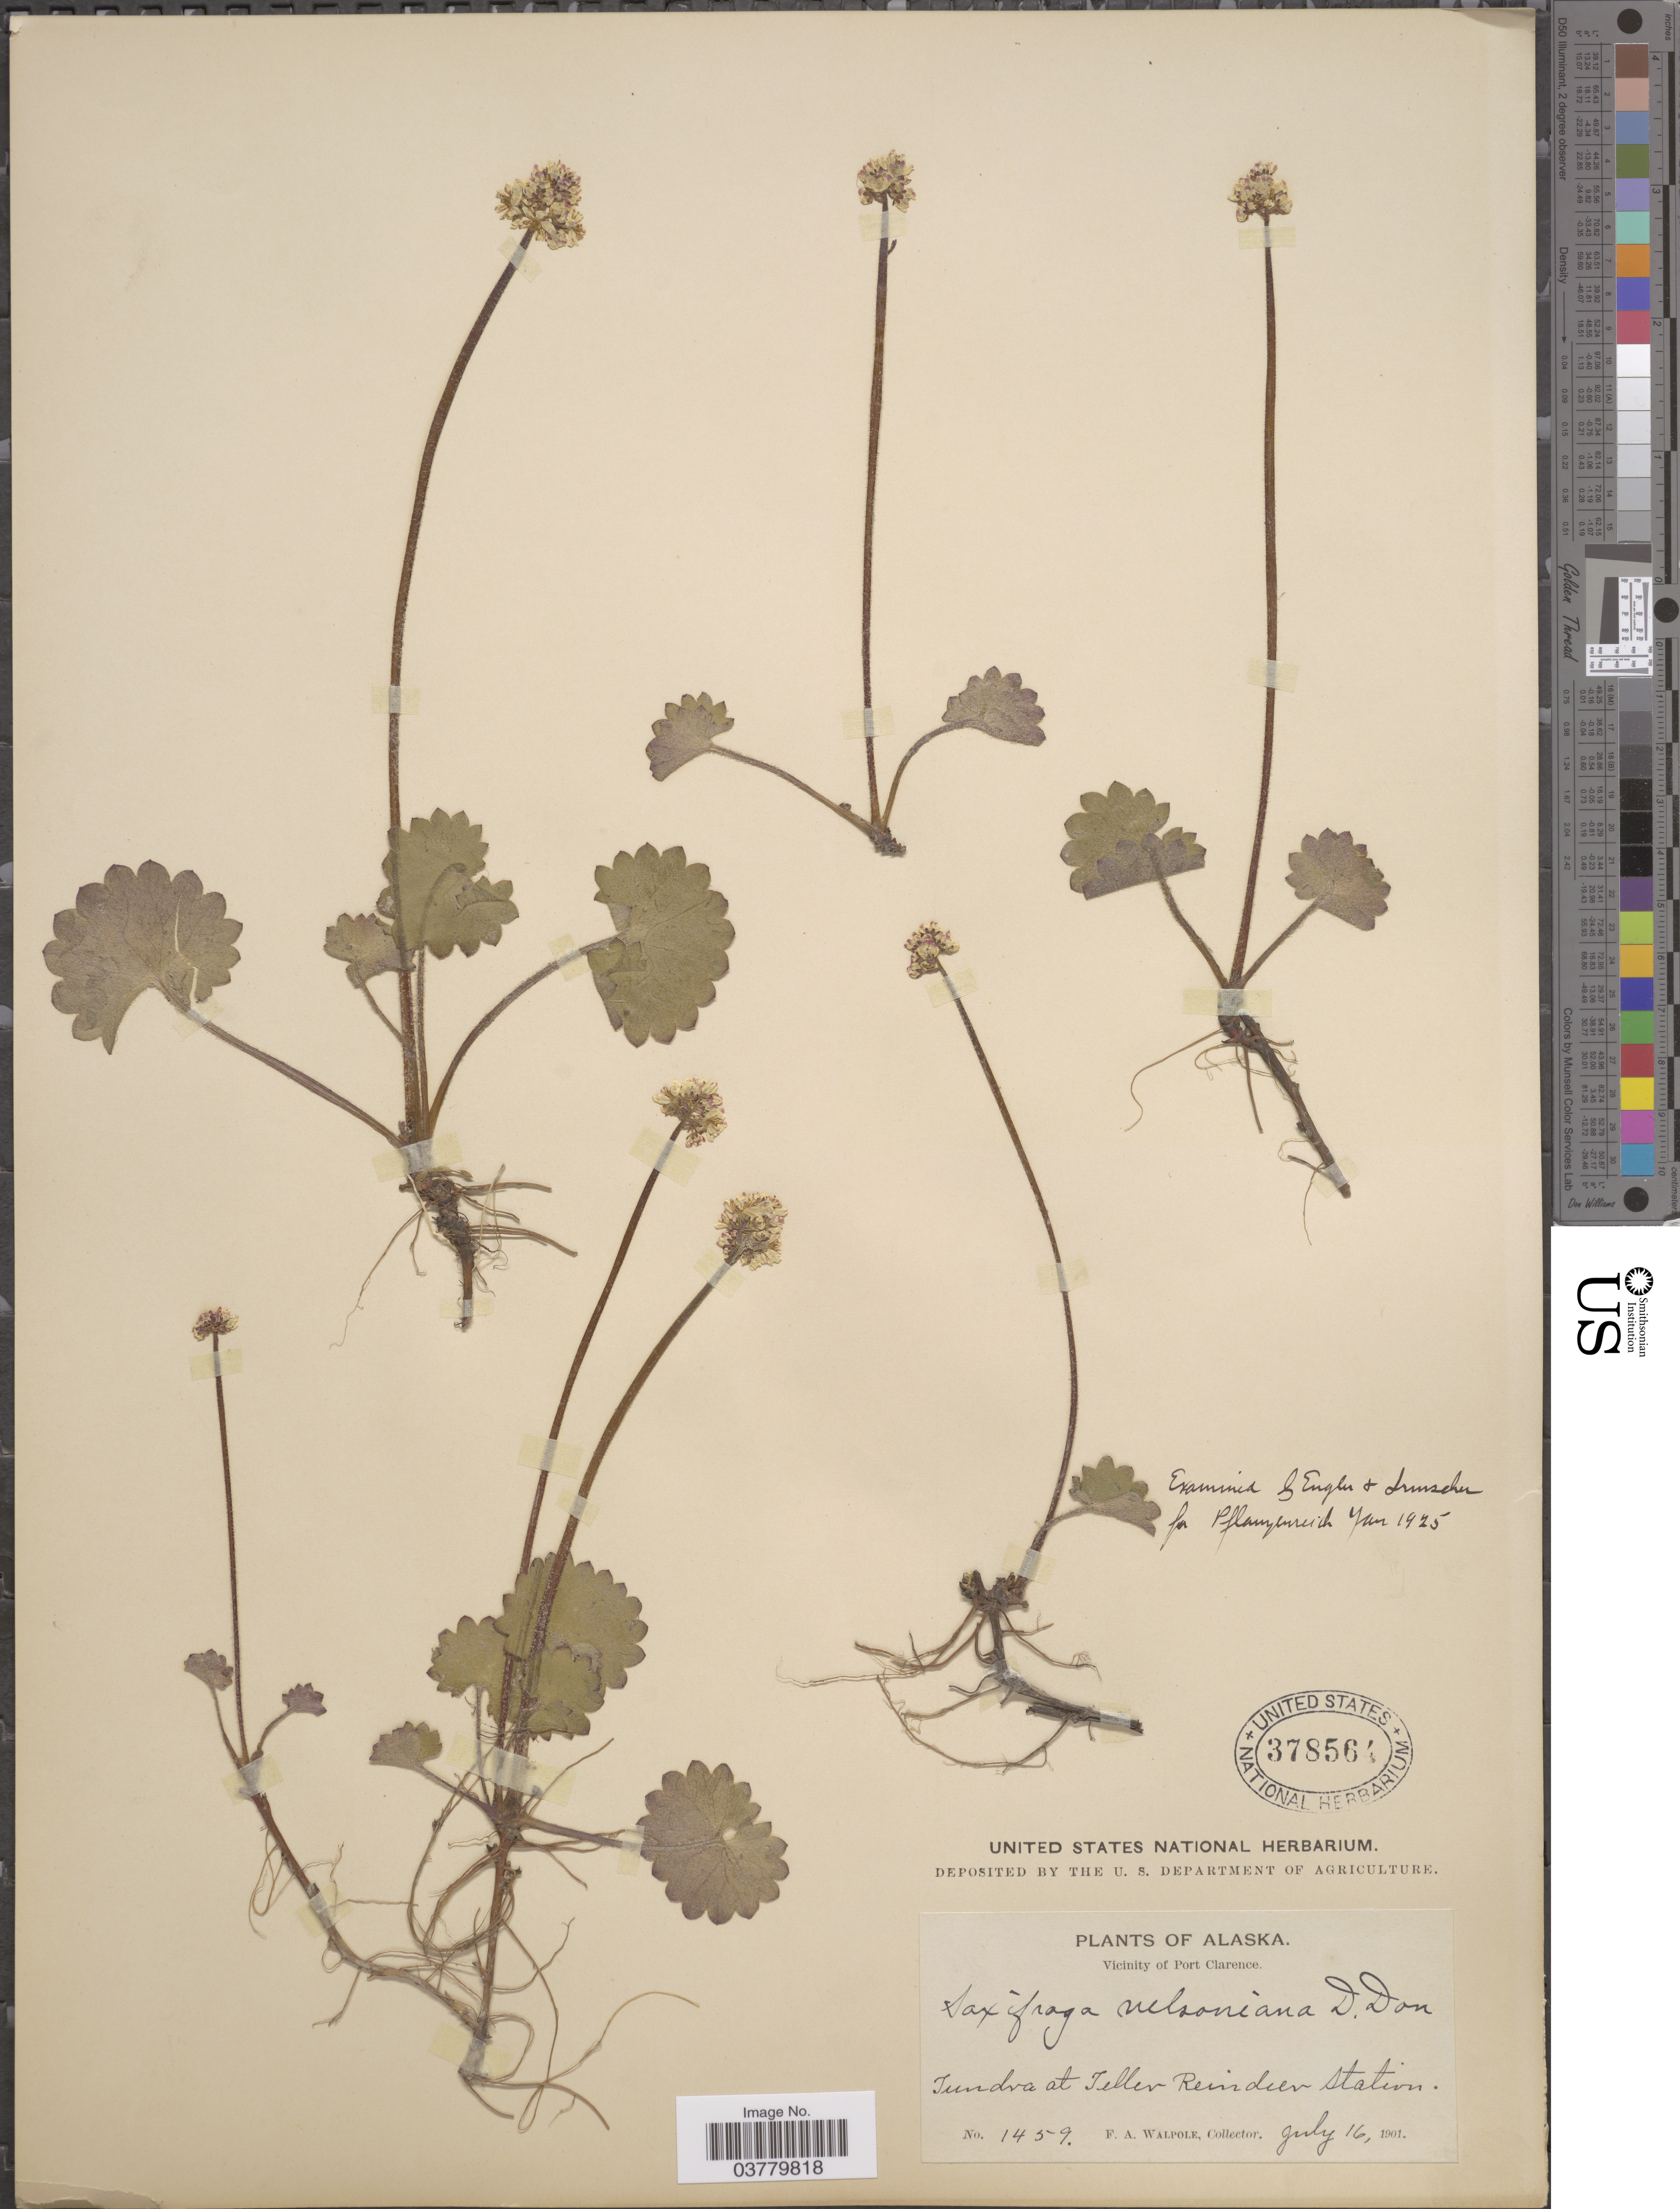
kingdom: Plantae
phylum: Tracheophyta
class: Magnoliopsida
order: Saxifragales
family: Saxifragaceae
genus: Micranthes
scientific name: Micranthes nelsoniana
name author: (D. Don) Small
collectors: F. Walpole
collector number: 1459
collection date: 1901-07-16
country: United States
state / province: Alaska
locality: Vicinity of Port Clarence. Tundra at Teller Reindeer Station.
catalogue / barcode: US 378564